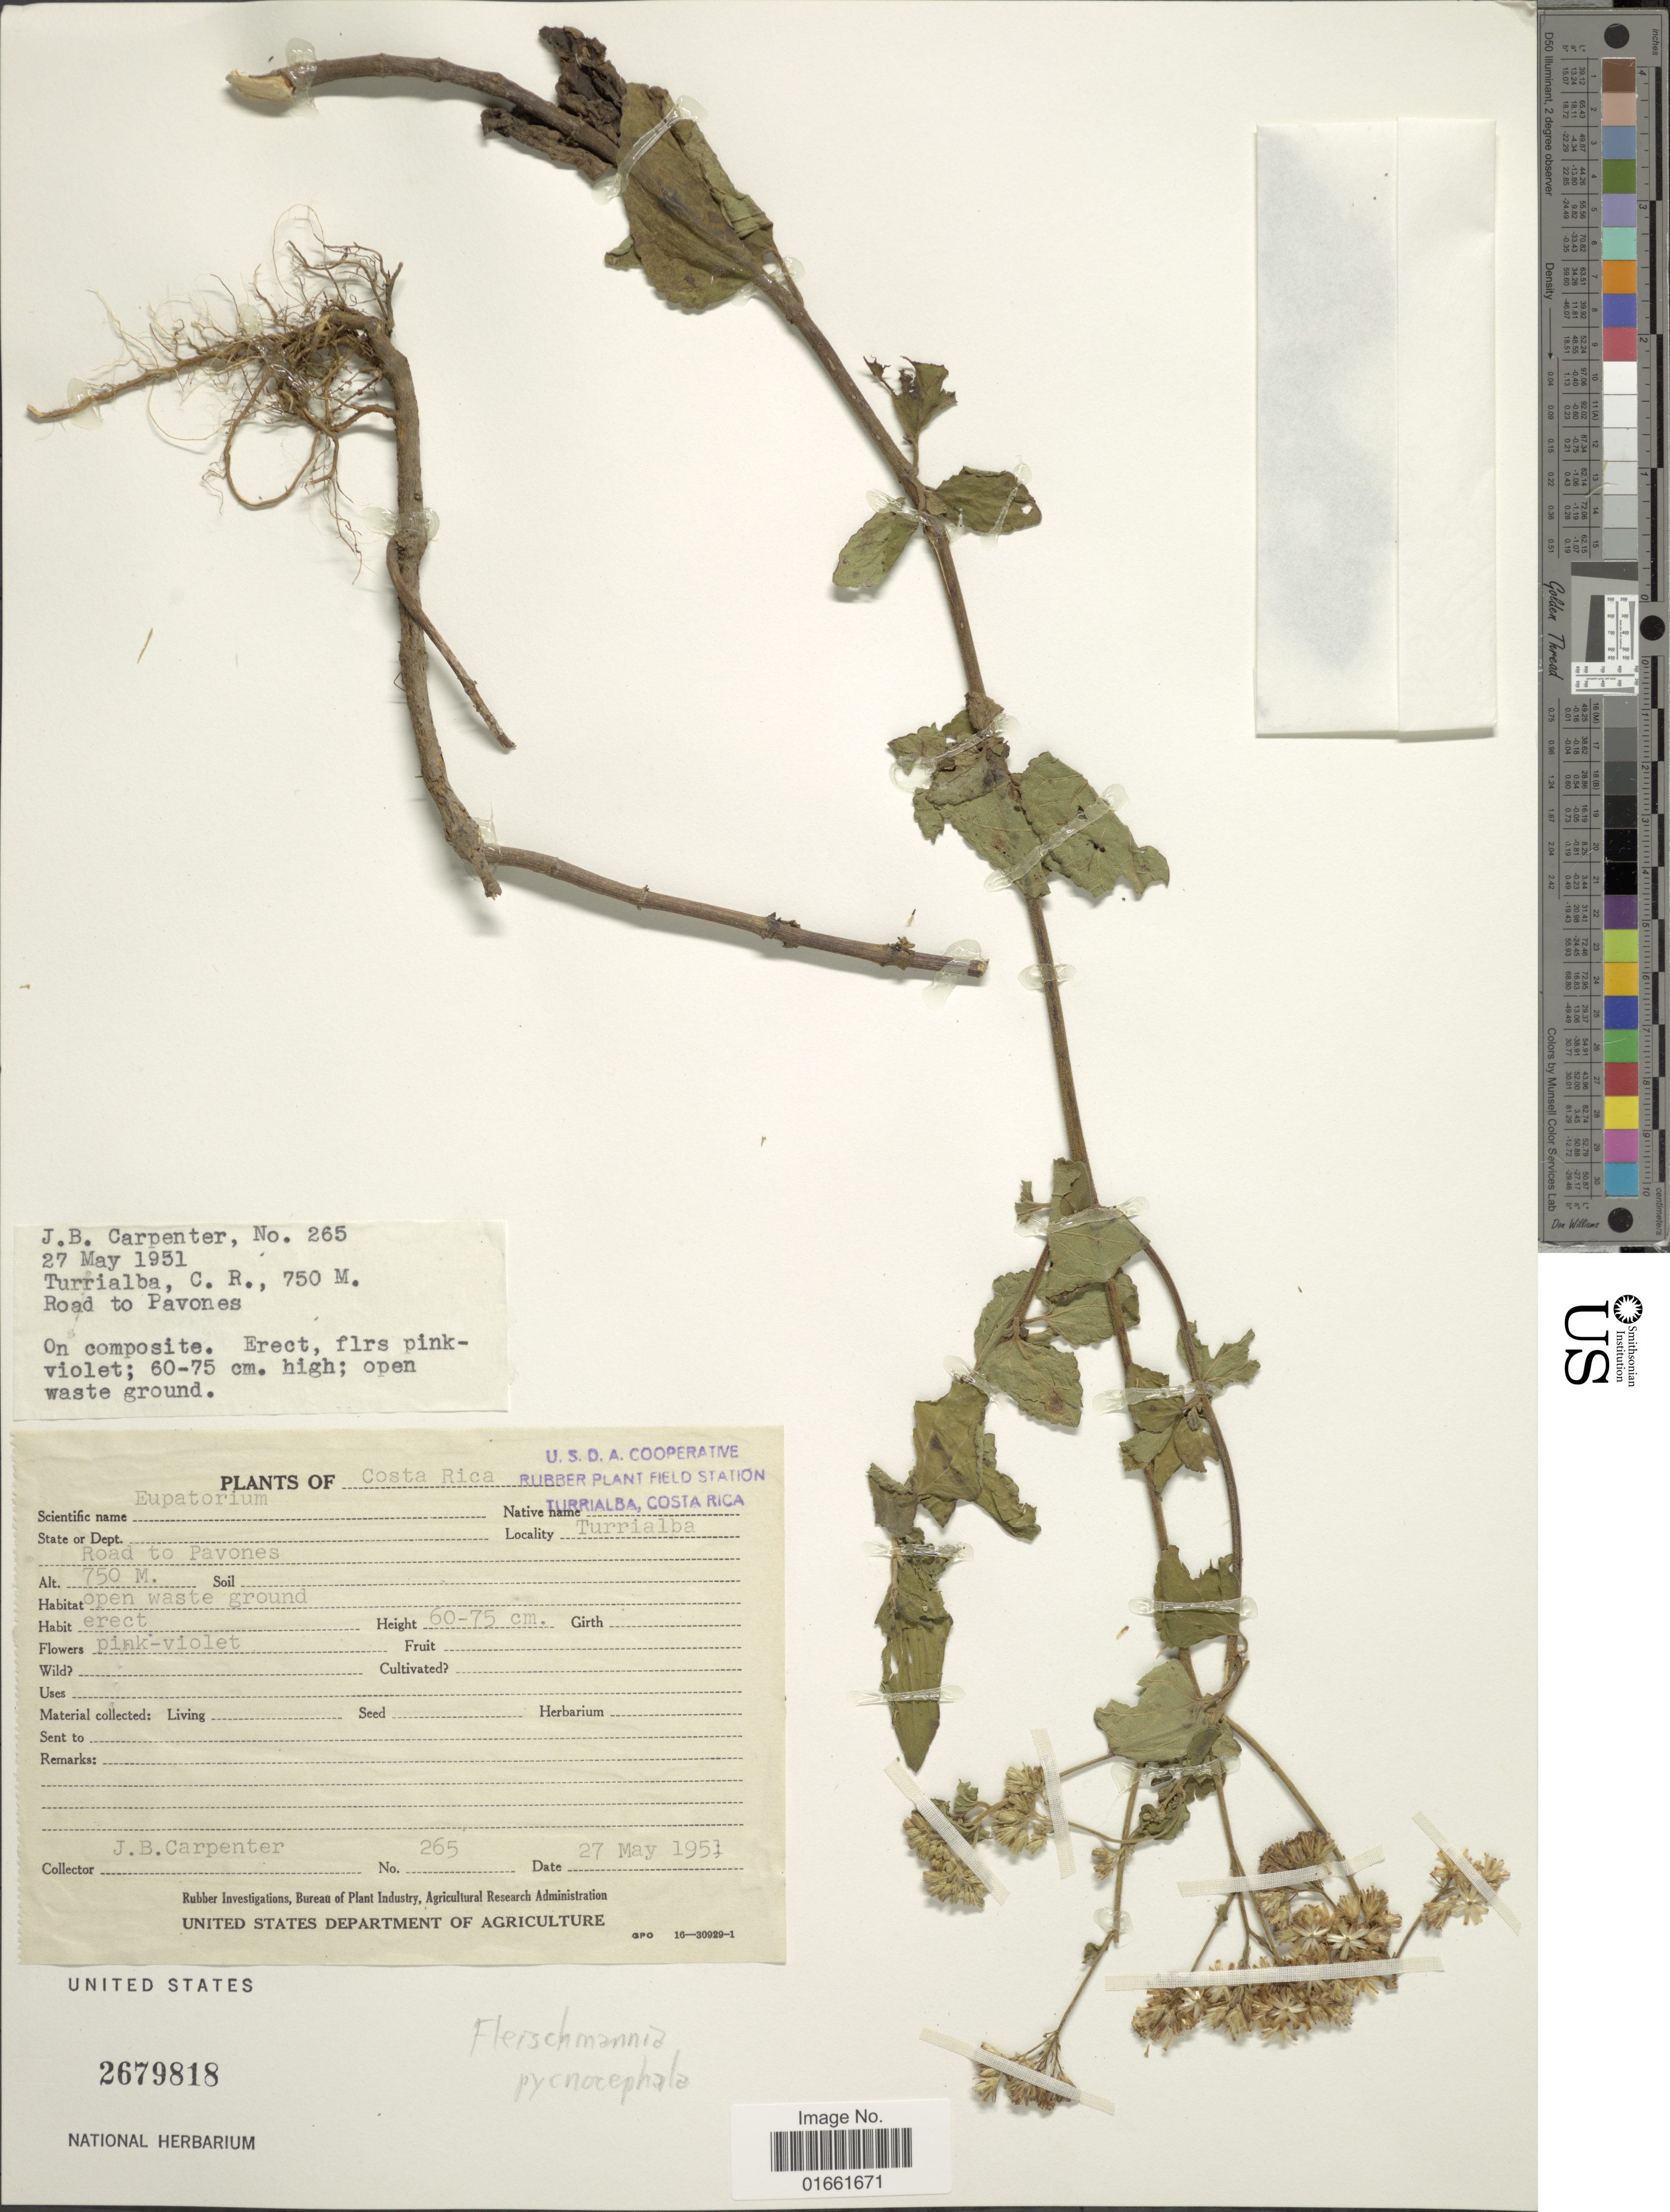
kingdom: Plantae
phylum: Tracheophyta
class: Magnoliopsida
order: Asterales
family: Asteraceae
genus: Fleischmannia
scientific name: Fleischmannia pratensis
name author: (Klatt) R.M. King & H. Rob.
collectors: J. Carpenter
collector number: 265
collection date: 1951-05-27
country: Costa Rica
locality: Turrialba, Road to Pavones.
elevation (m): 750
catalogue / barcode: US 2679818